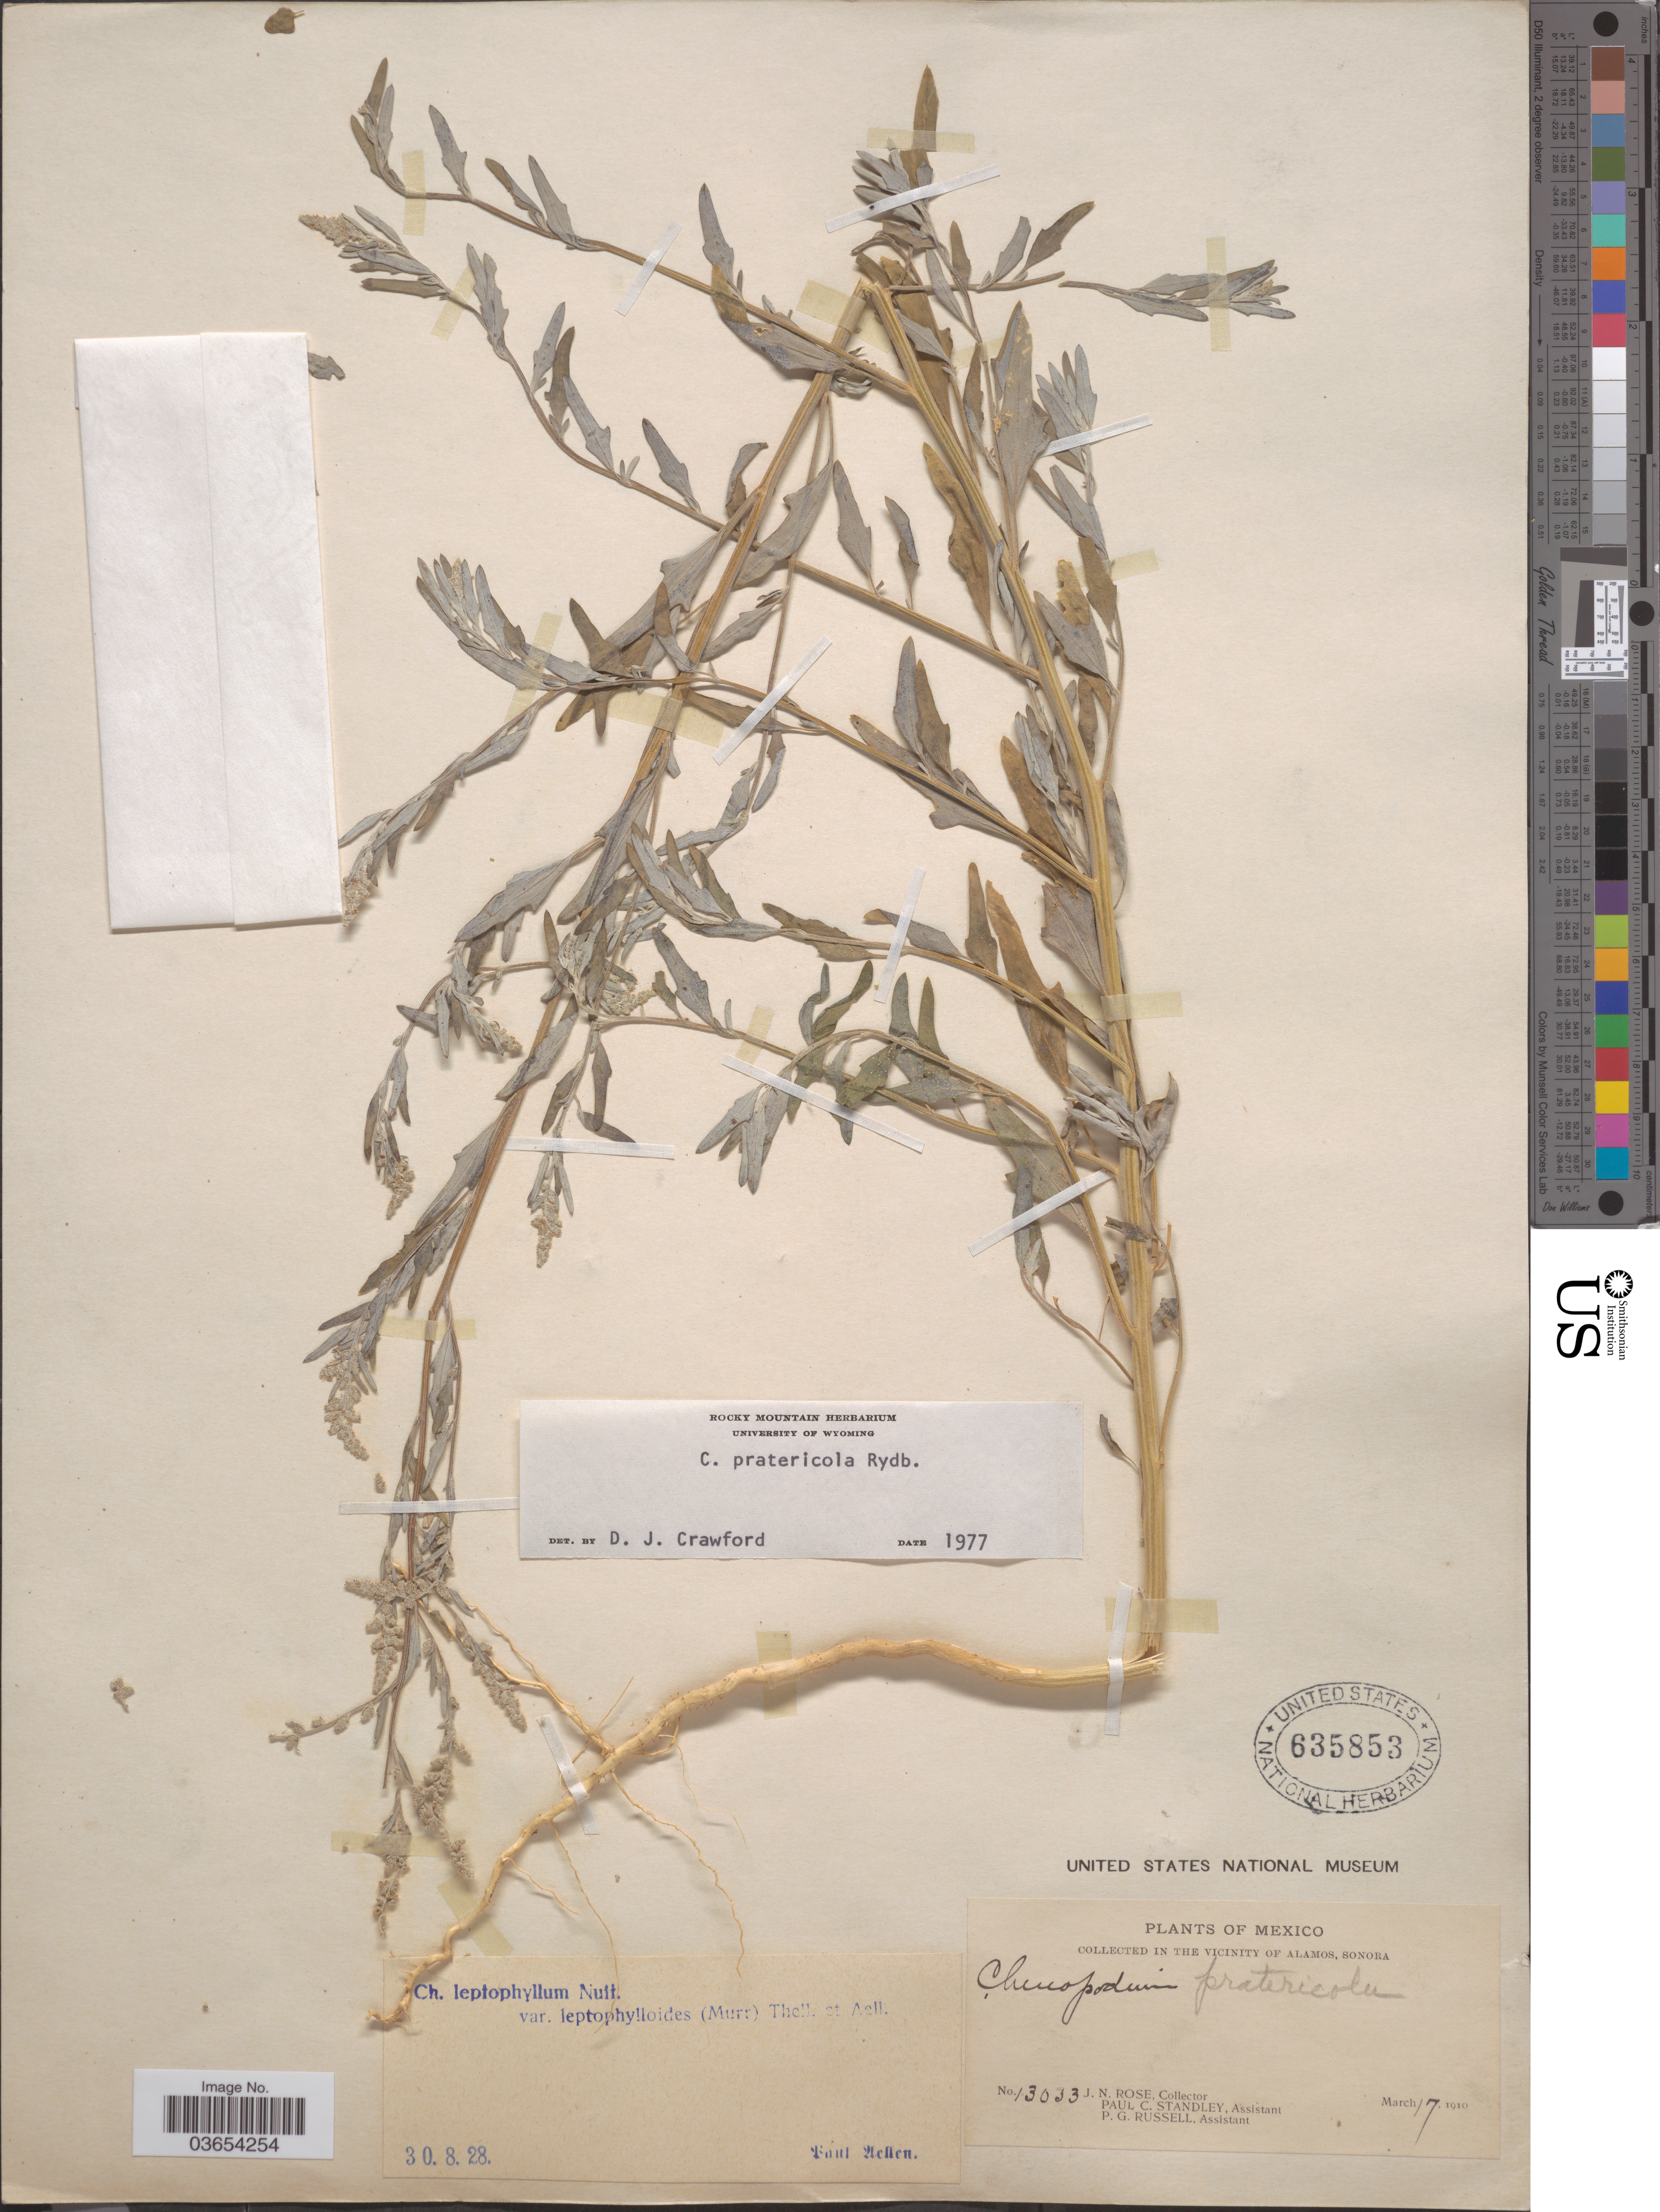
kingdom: Plantae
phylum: Tracheophyta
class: Magnoliopsida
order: Caryophyllales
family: Amaranthaceae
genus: Chenopodium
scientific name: Chenopodium pratericola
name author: Rydb.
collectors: J. N. Rose, P. C. Standley & P. G. Russell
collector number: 13033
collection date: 1910-03-17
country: Mexico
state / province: Sonora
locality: In the vicinity of Alamos.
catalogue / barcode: US 635853